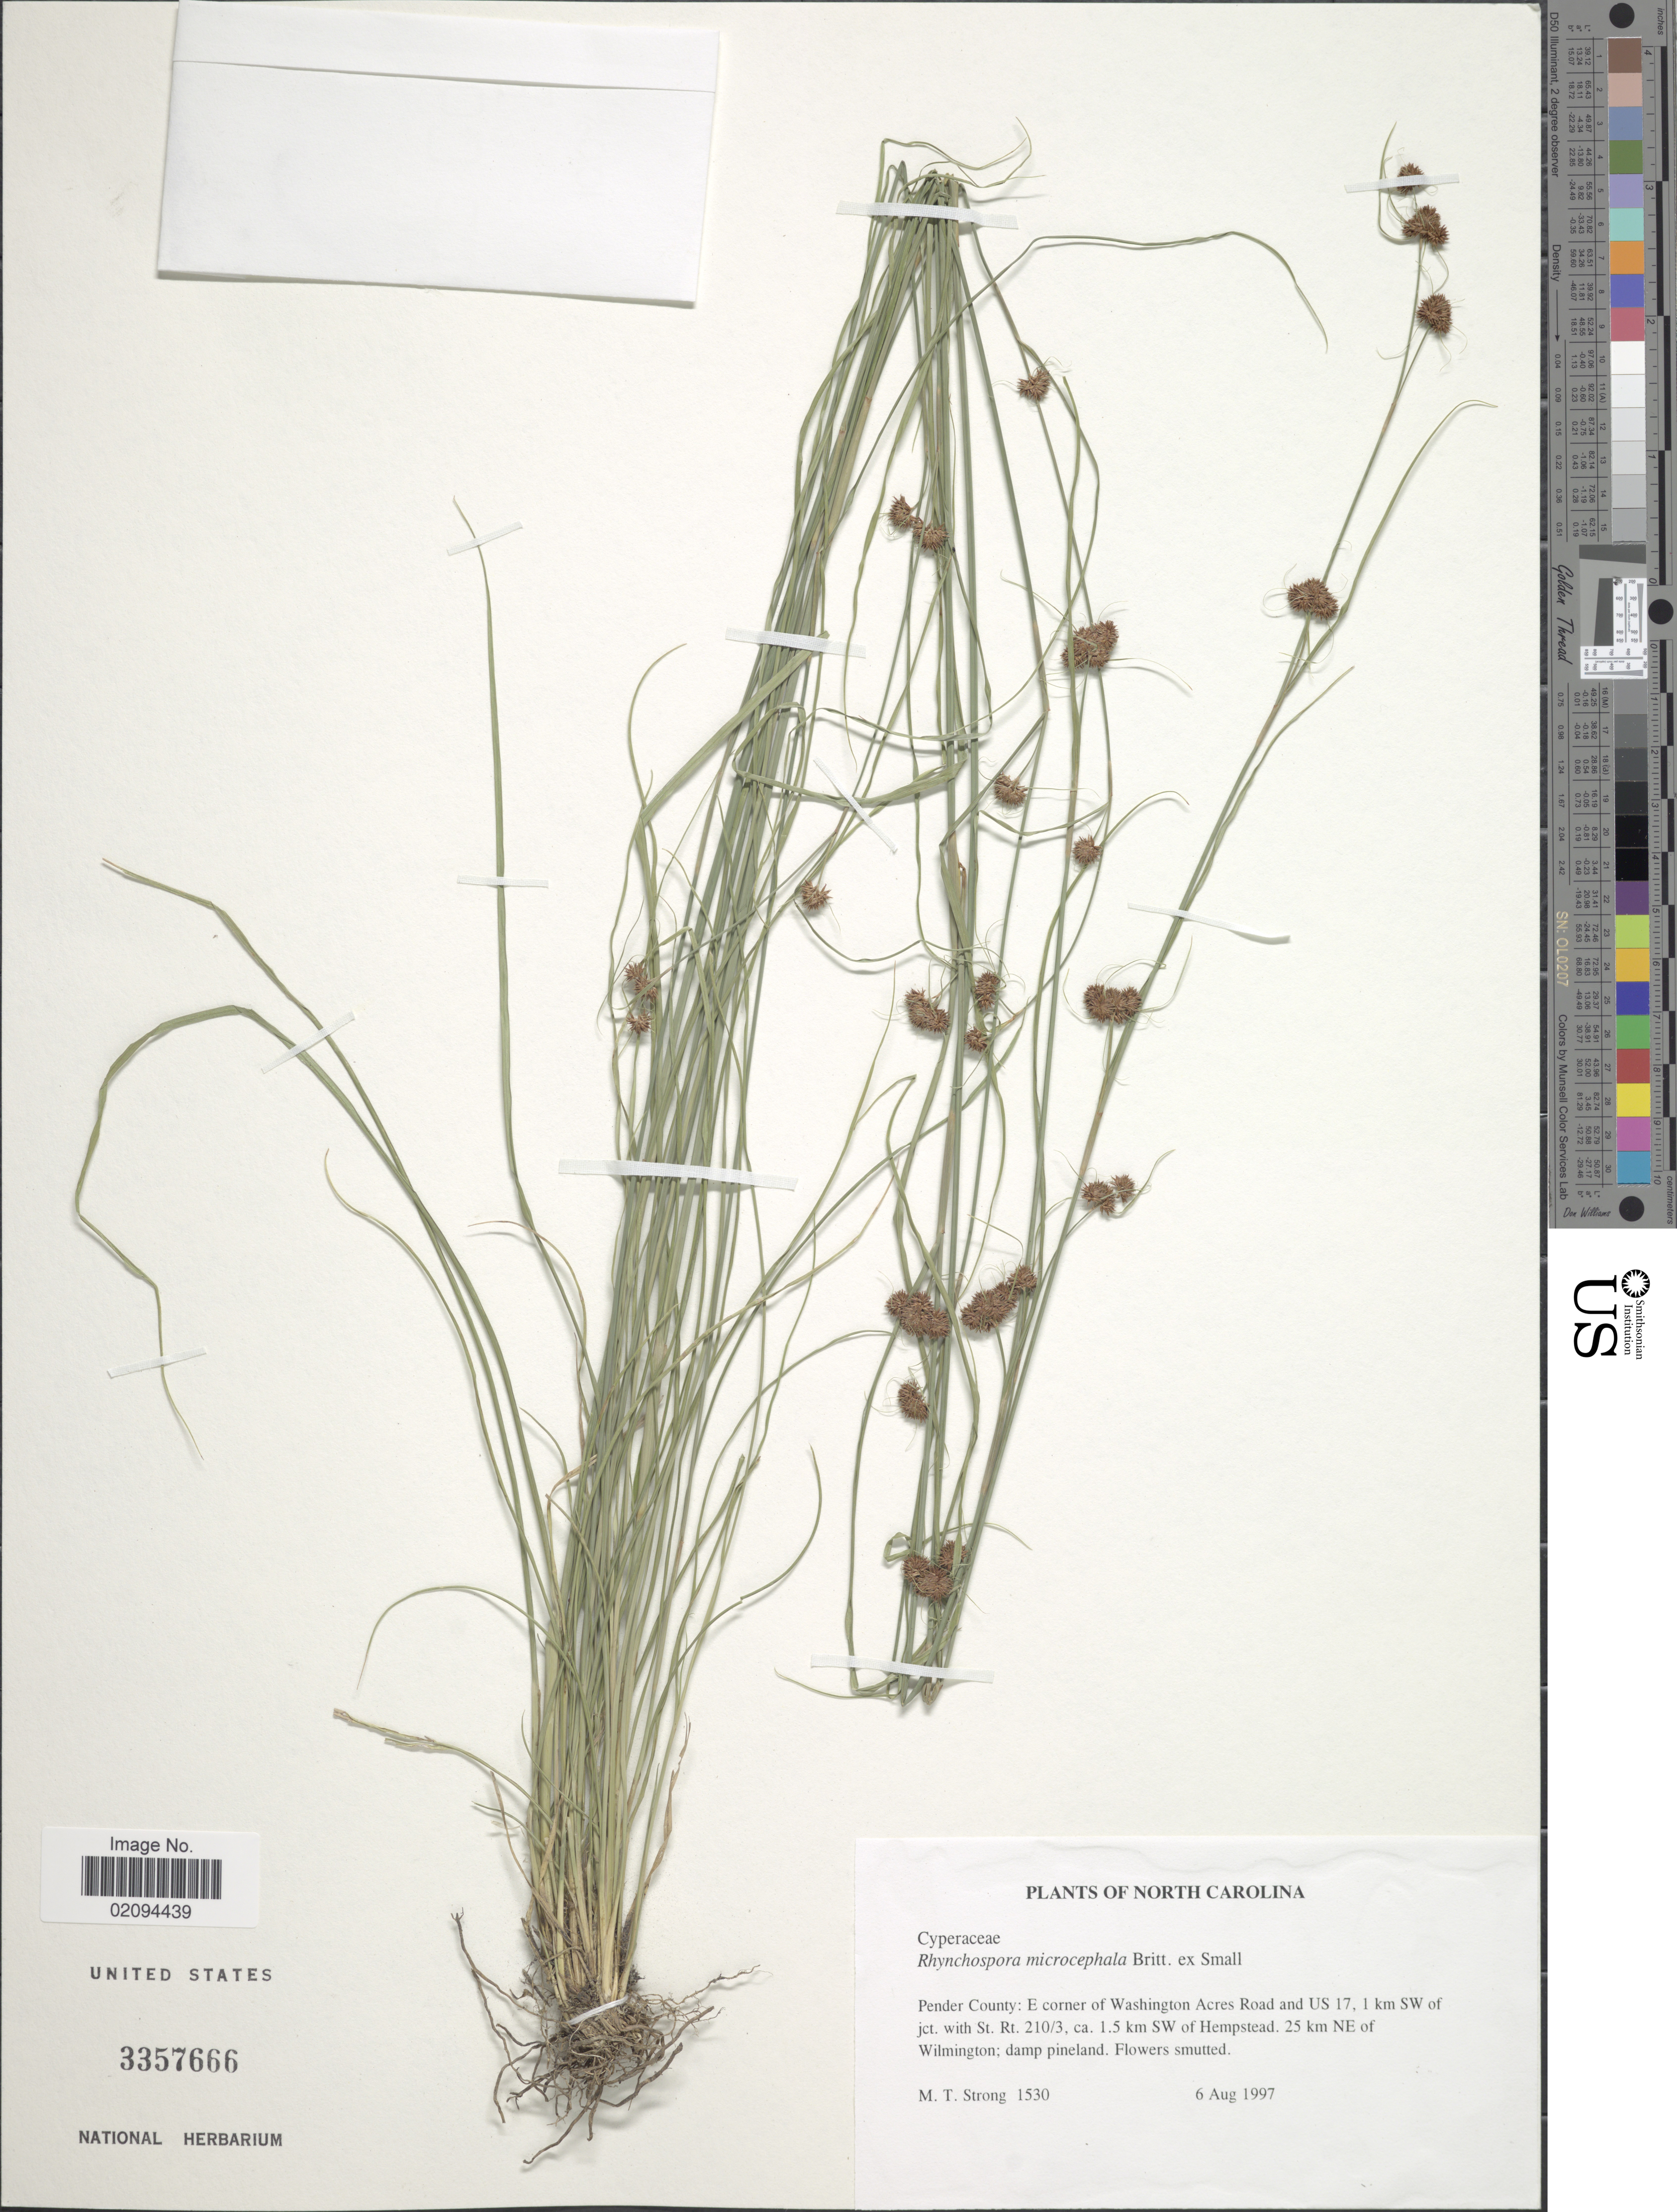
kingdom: Plantae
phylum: Tracheophyta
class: Liliopsida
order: Poales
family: Cyperaceae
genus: Rhynchospora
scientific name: Rhynchospora microcephala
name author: (Britton) Britton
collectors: M. T. Strong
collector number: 1530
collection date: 1997-08-06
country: United States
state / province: North Carolina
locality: Pender County: E corner of Washington Acres Road and US 17, 1 km SW of jct. with St. Rt. 210/3, ca. 1.5 km SW of Hempstead. 25 km NE of Wilmington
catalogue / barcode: US 3357666